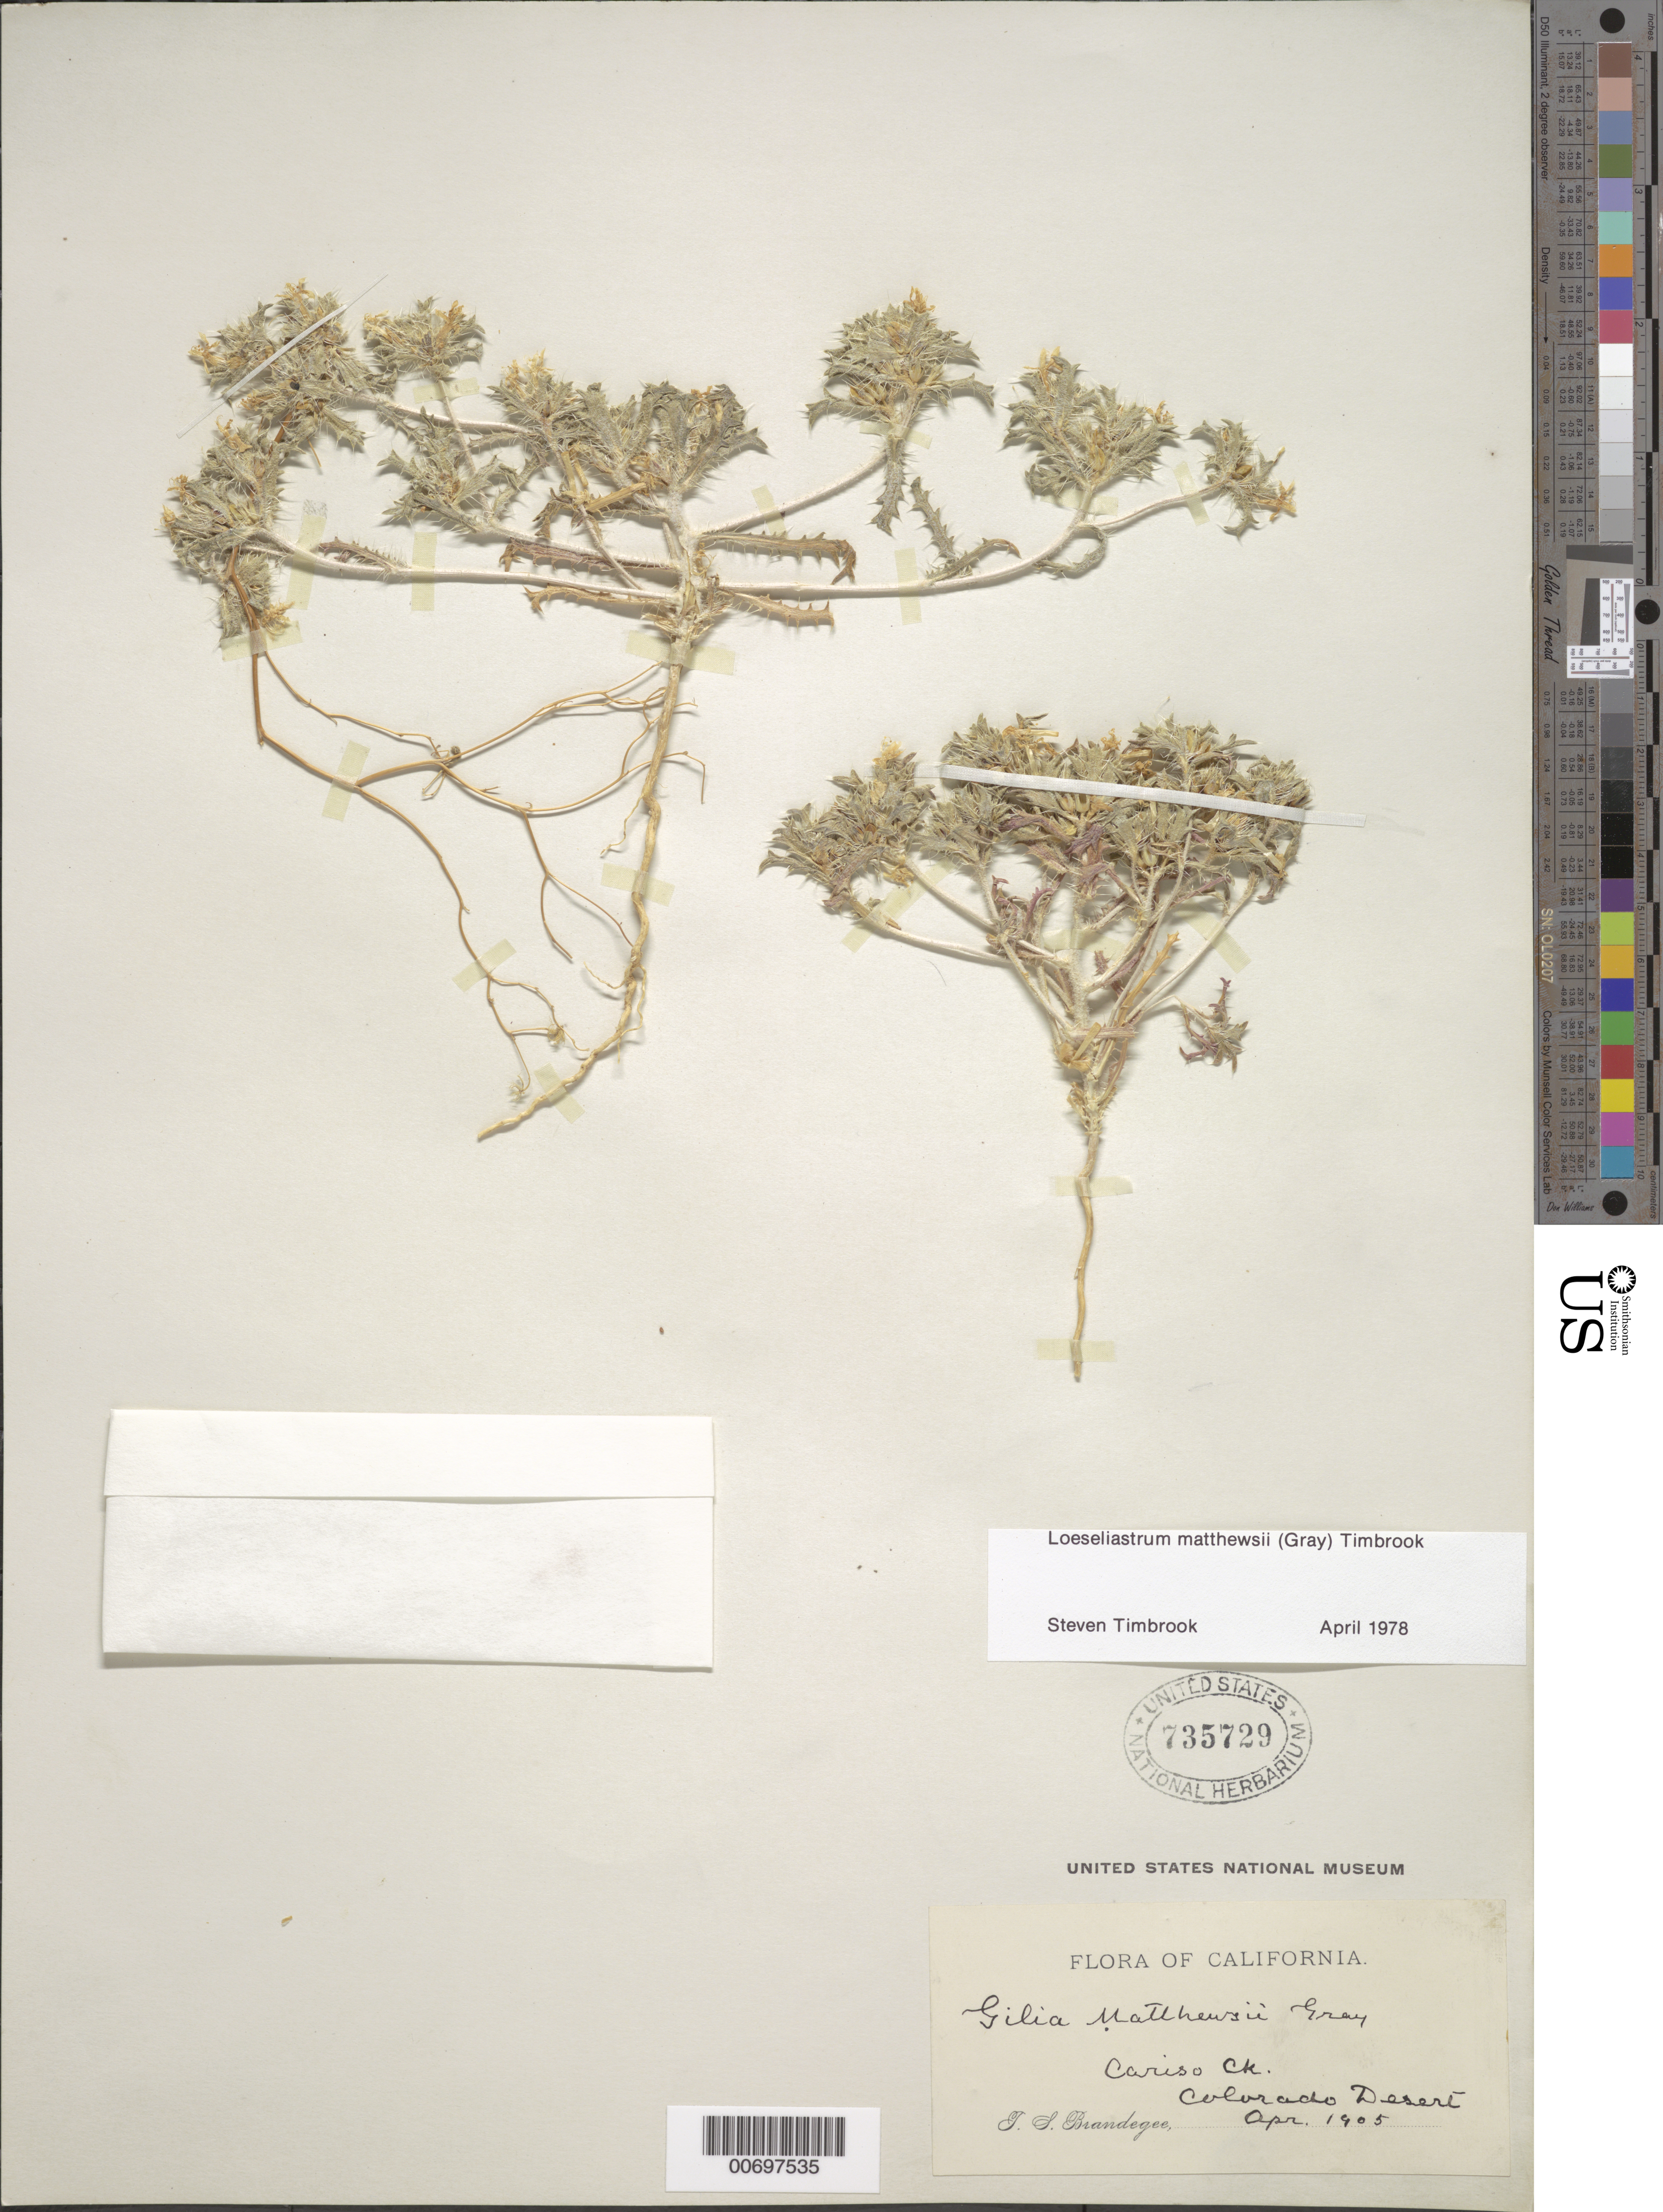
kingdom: Plantae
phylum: Tracheophyta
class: Magnoliopsida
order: Ericales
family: Polemoniaceae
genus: Loeseliastrum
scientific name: Loeseliastrum matthewsii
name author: (A. Gray) Timbrook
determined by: Timbrook, S.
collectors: J. S. Brandegee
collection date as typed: Apr 1905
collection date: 1905-04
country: United States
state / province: California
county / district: Riverside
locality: Cariso Ck. Colorado Desert.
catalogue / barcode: US 735729